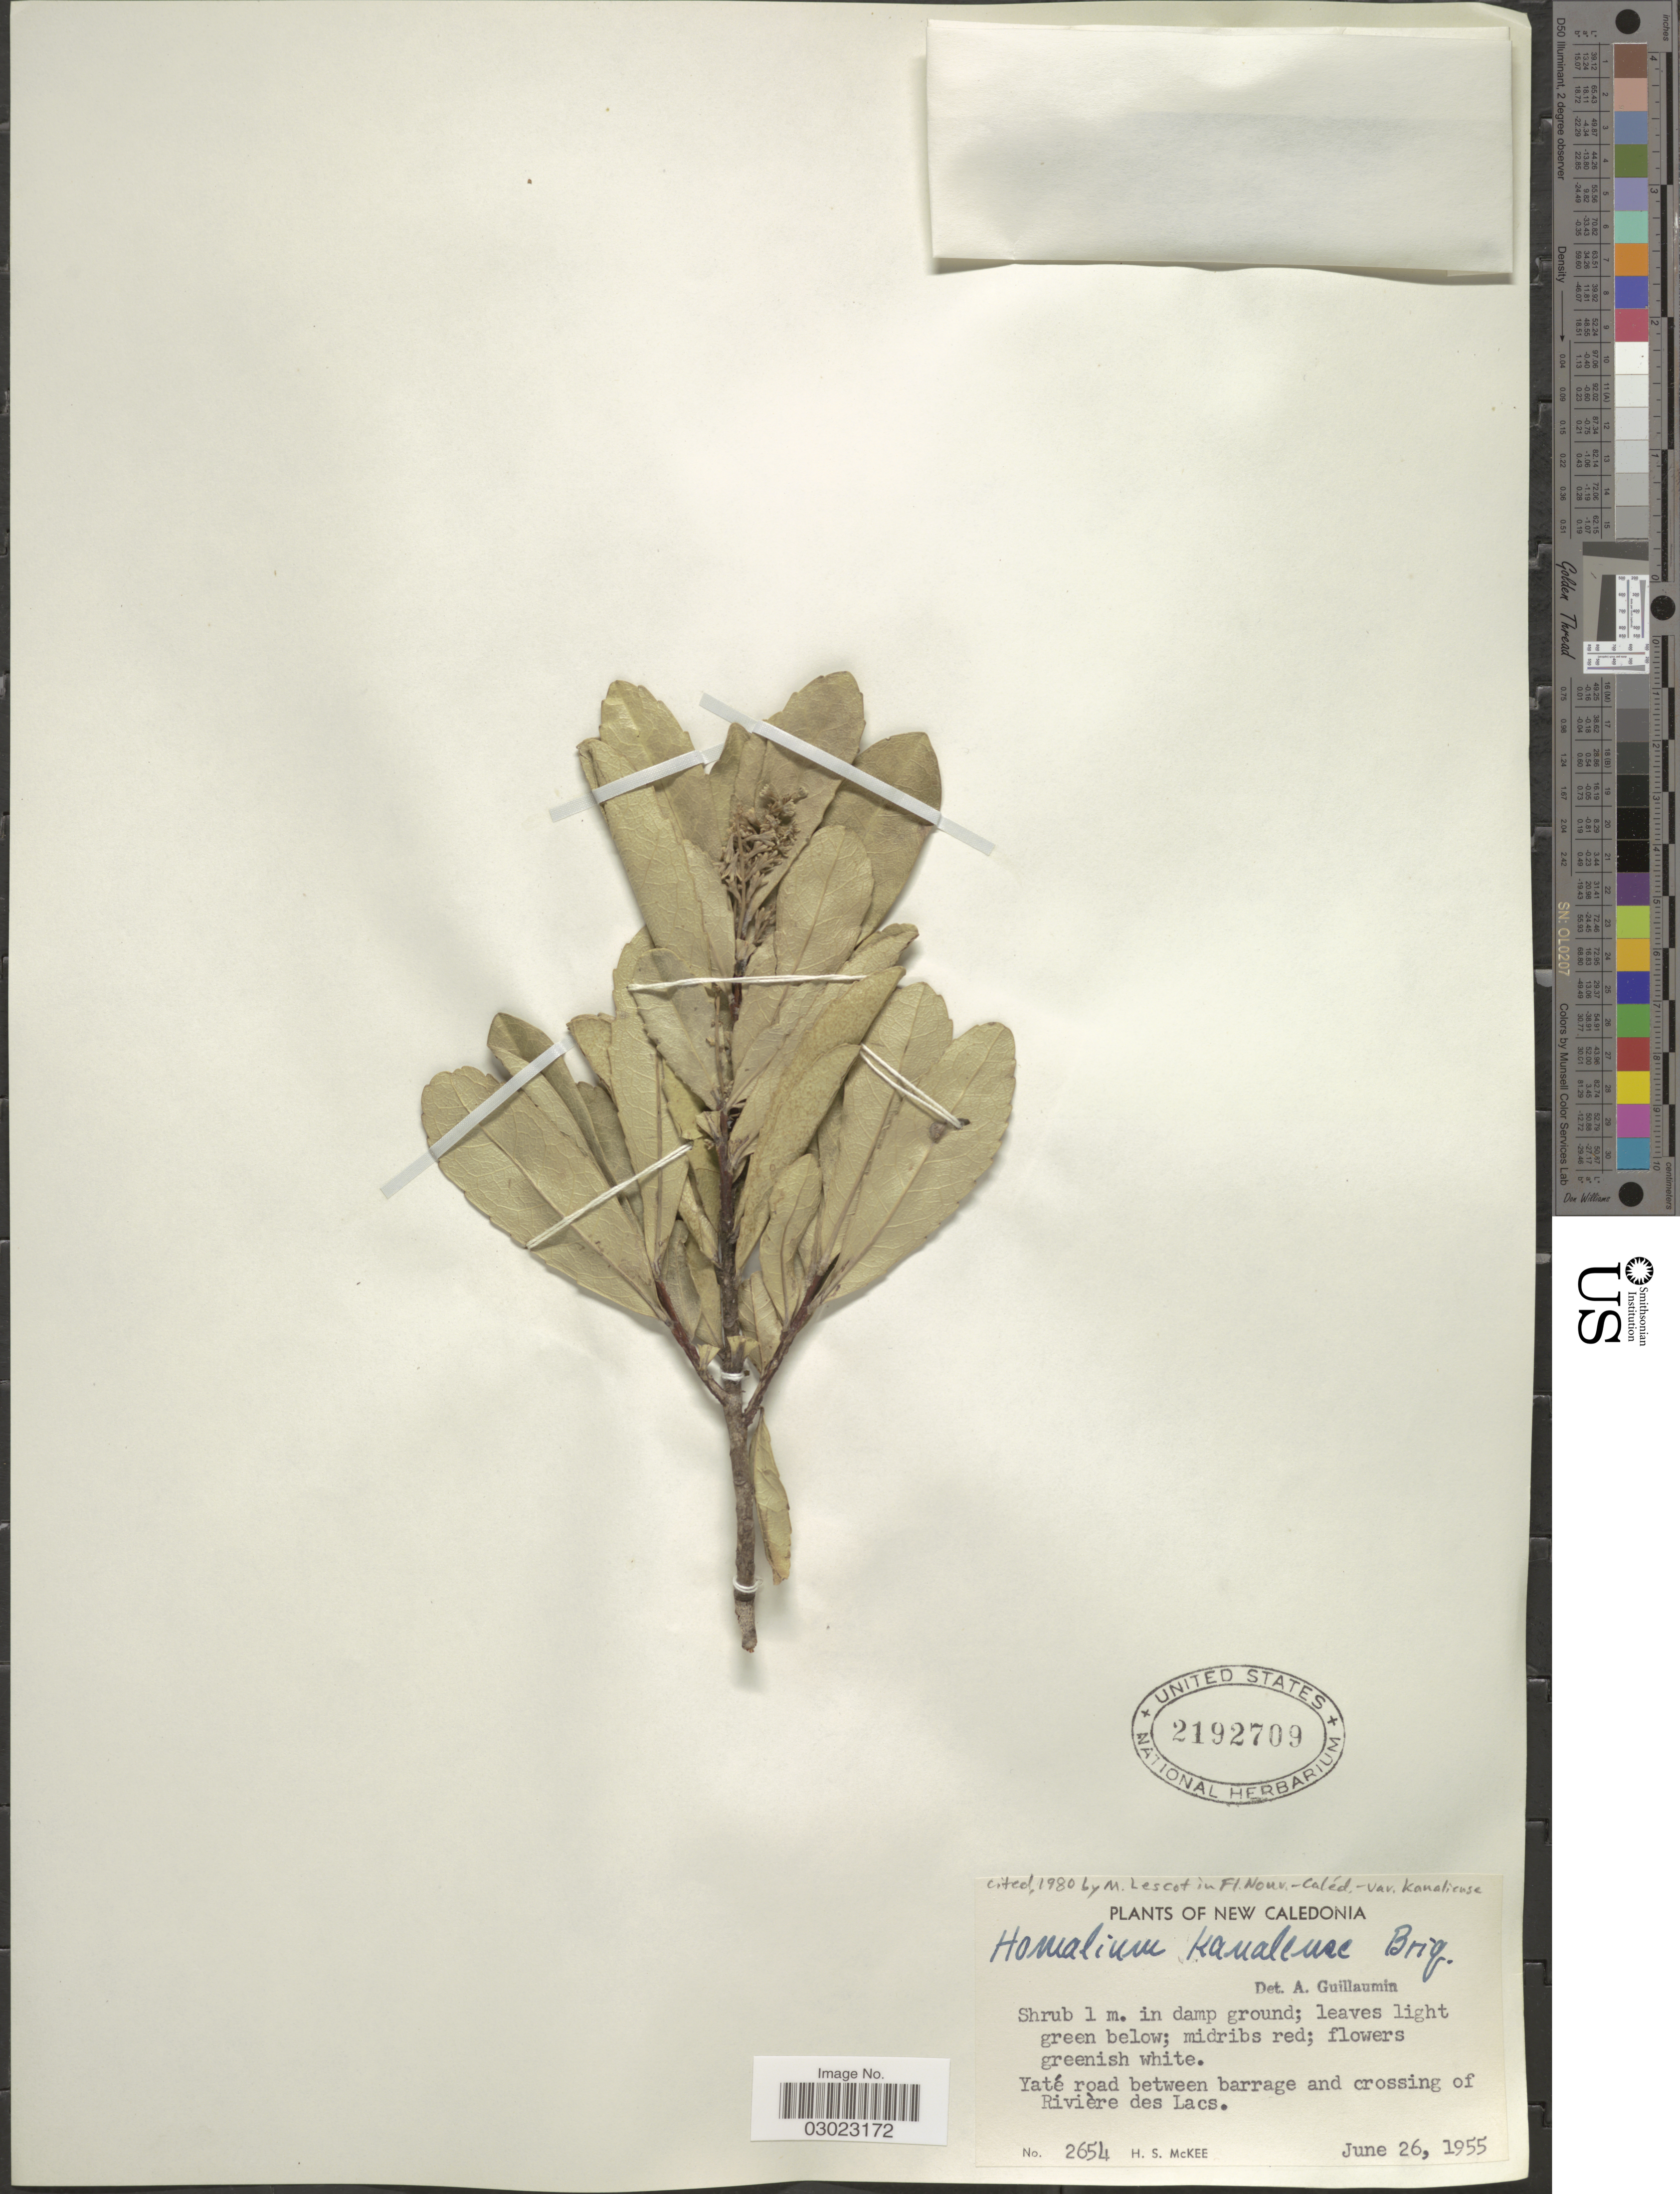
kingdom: Plantae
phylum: Tracheophyta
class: Magnoliopsida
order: Malpighiales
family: Salicaceae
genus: Homalium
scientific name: Homalium kanaliense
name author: Briq.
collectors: H. S. McKee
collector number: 2654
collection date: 1955-06-26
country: New Caledonia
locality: Yaté road between barrage and crossing of Rivière des Lacs.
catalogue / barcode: US 2192709